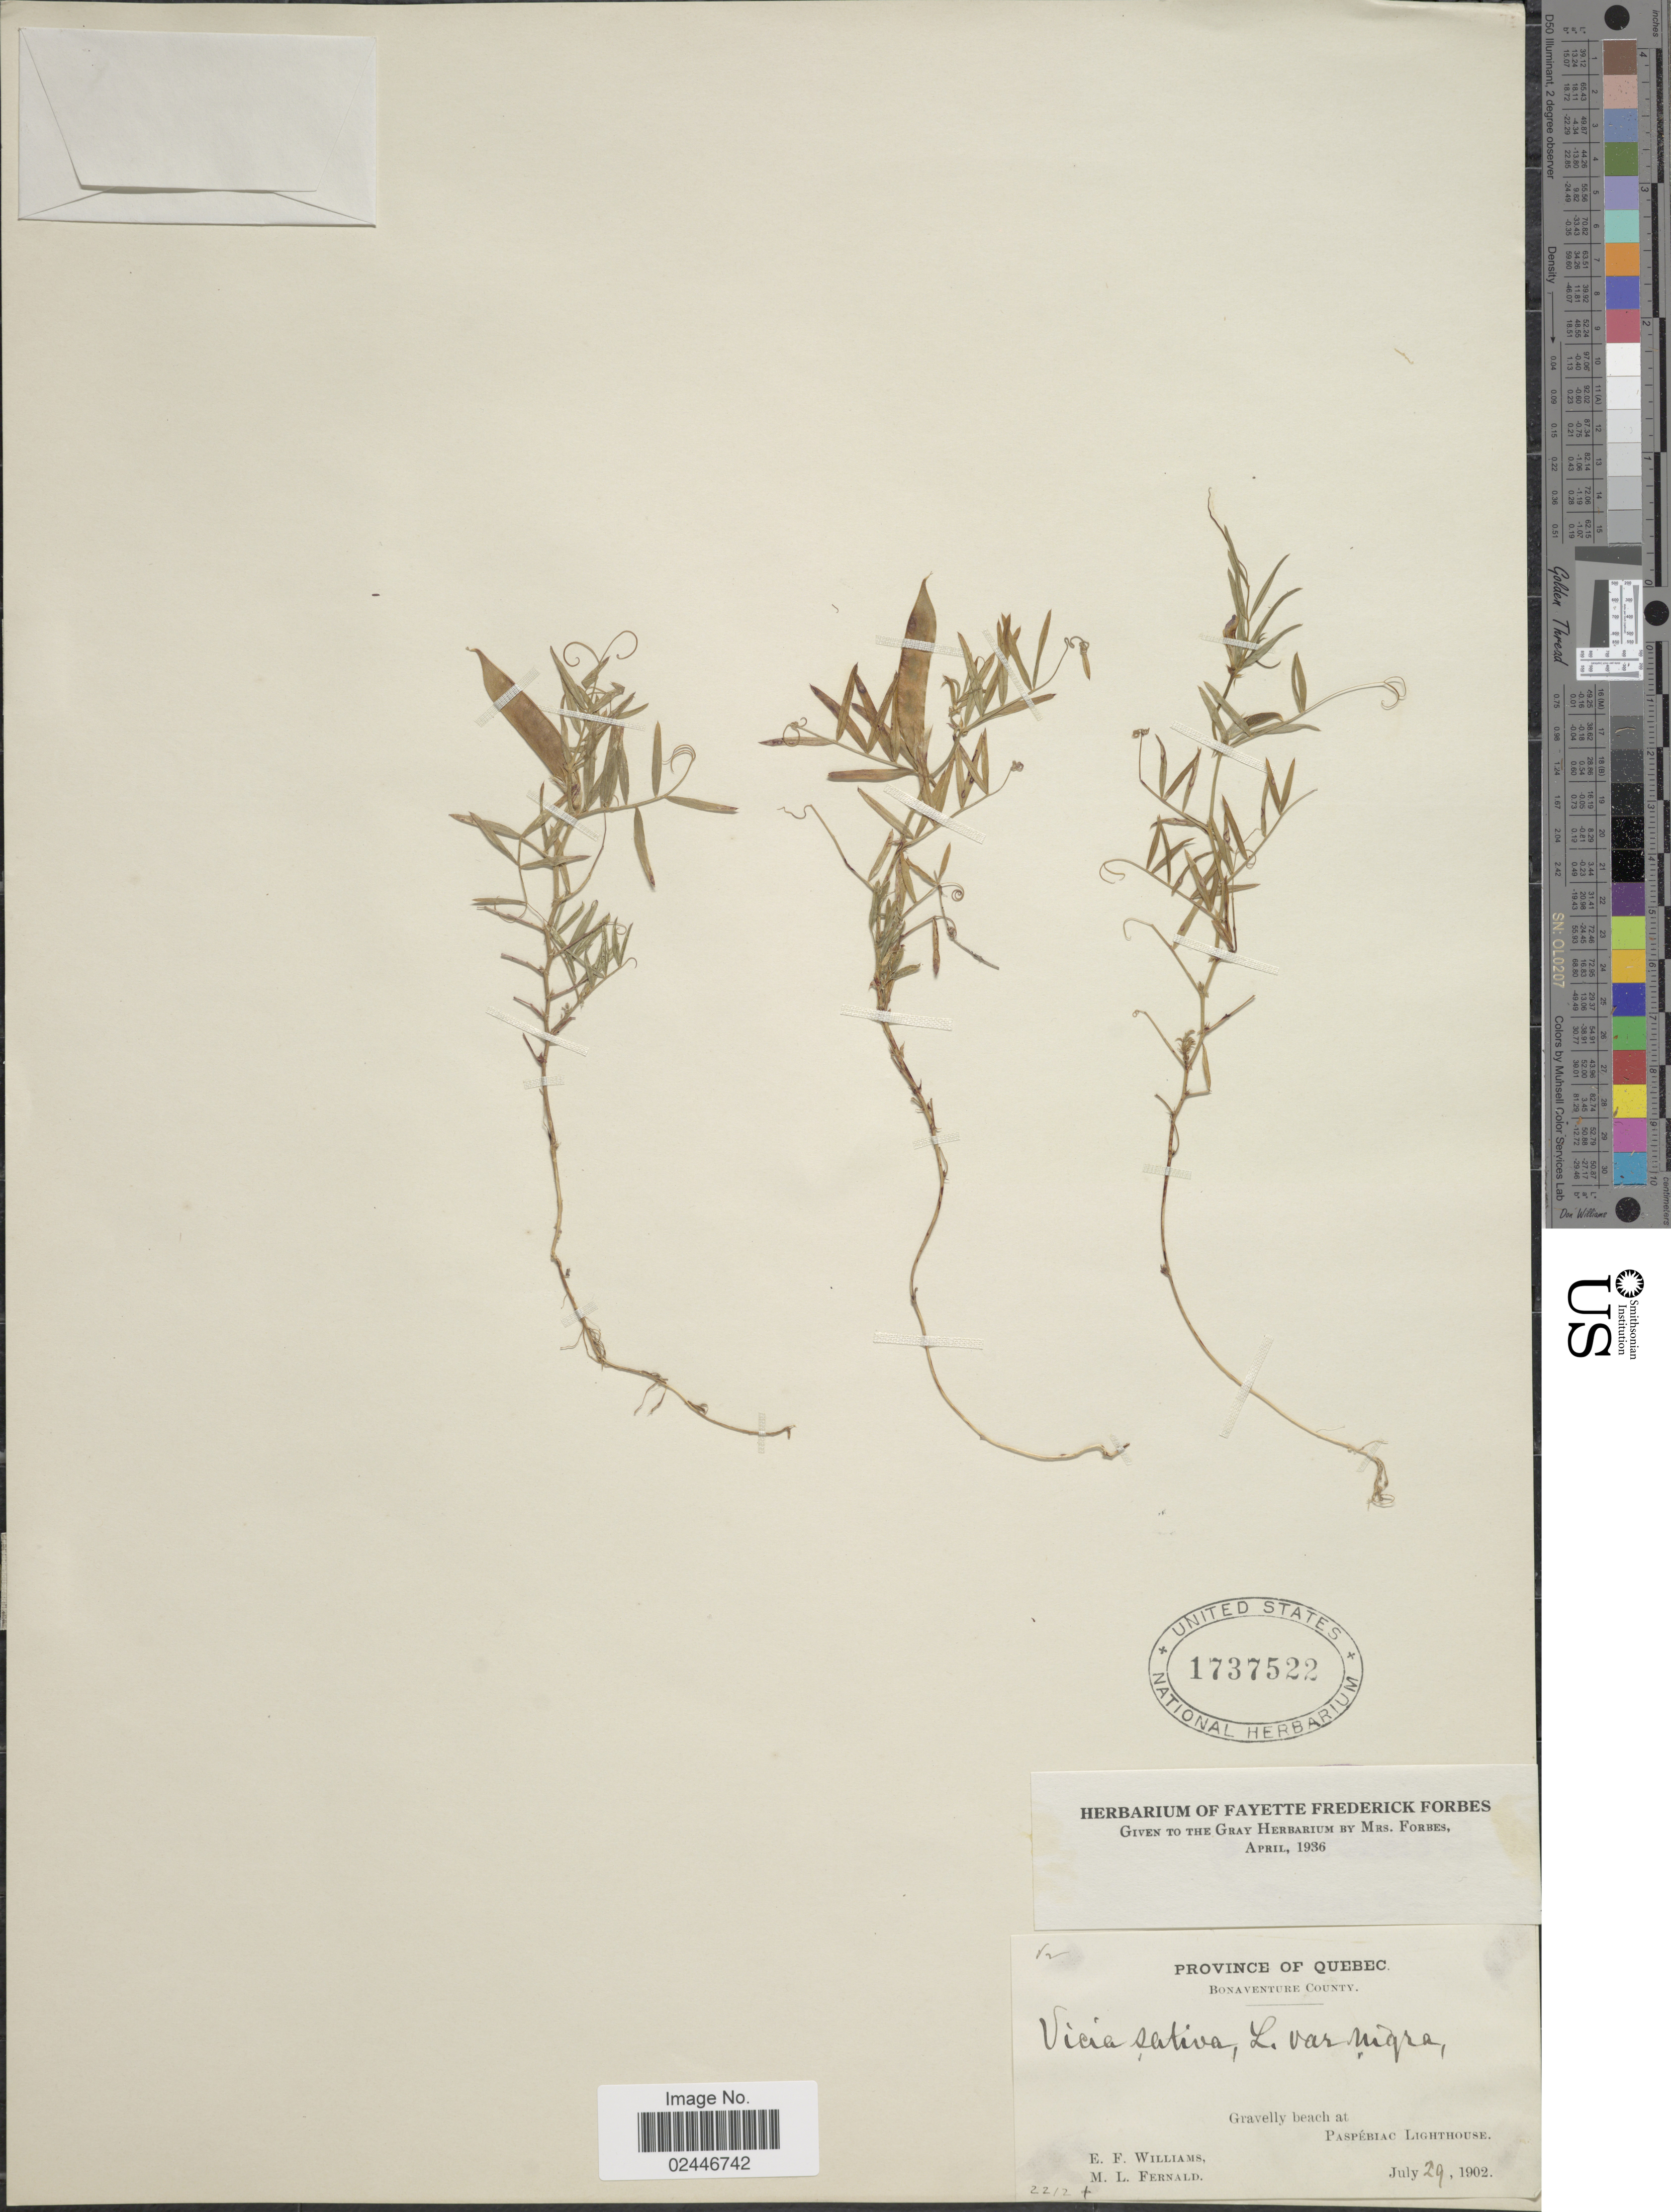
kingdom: Plantae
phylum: Tracheophyta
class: Magnoliopsida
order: Fabales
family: Fabaceae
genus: Vicia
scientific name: Vicia sativa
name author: L.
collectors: E. Williams & M. L. Fernald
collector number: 2212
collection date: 1902-07-29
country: Canada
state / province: Quebec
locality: Bonaventure County, gravelly each at Paspebiac Lighthouse.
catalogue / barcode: US 1737522